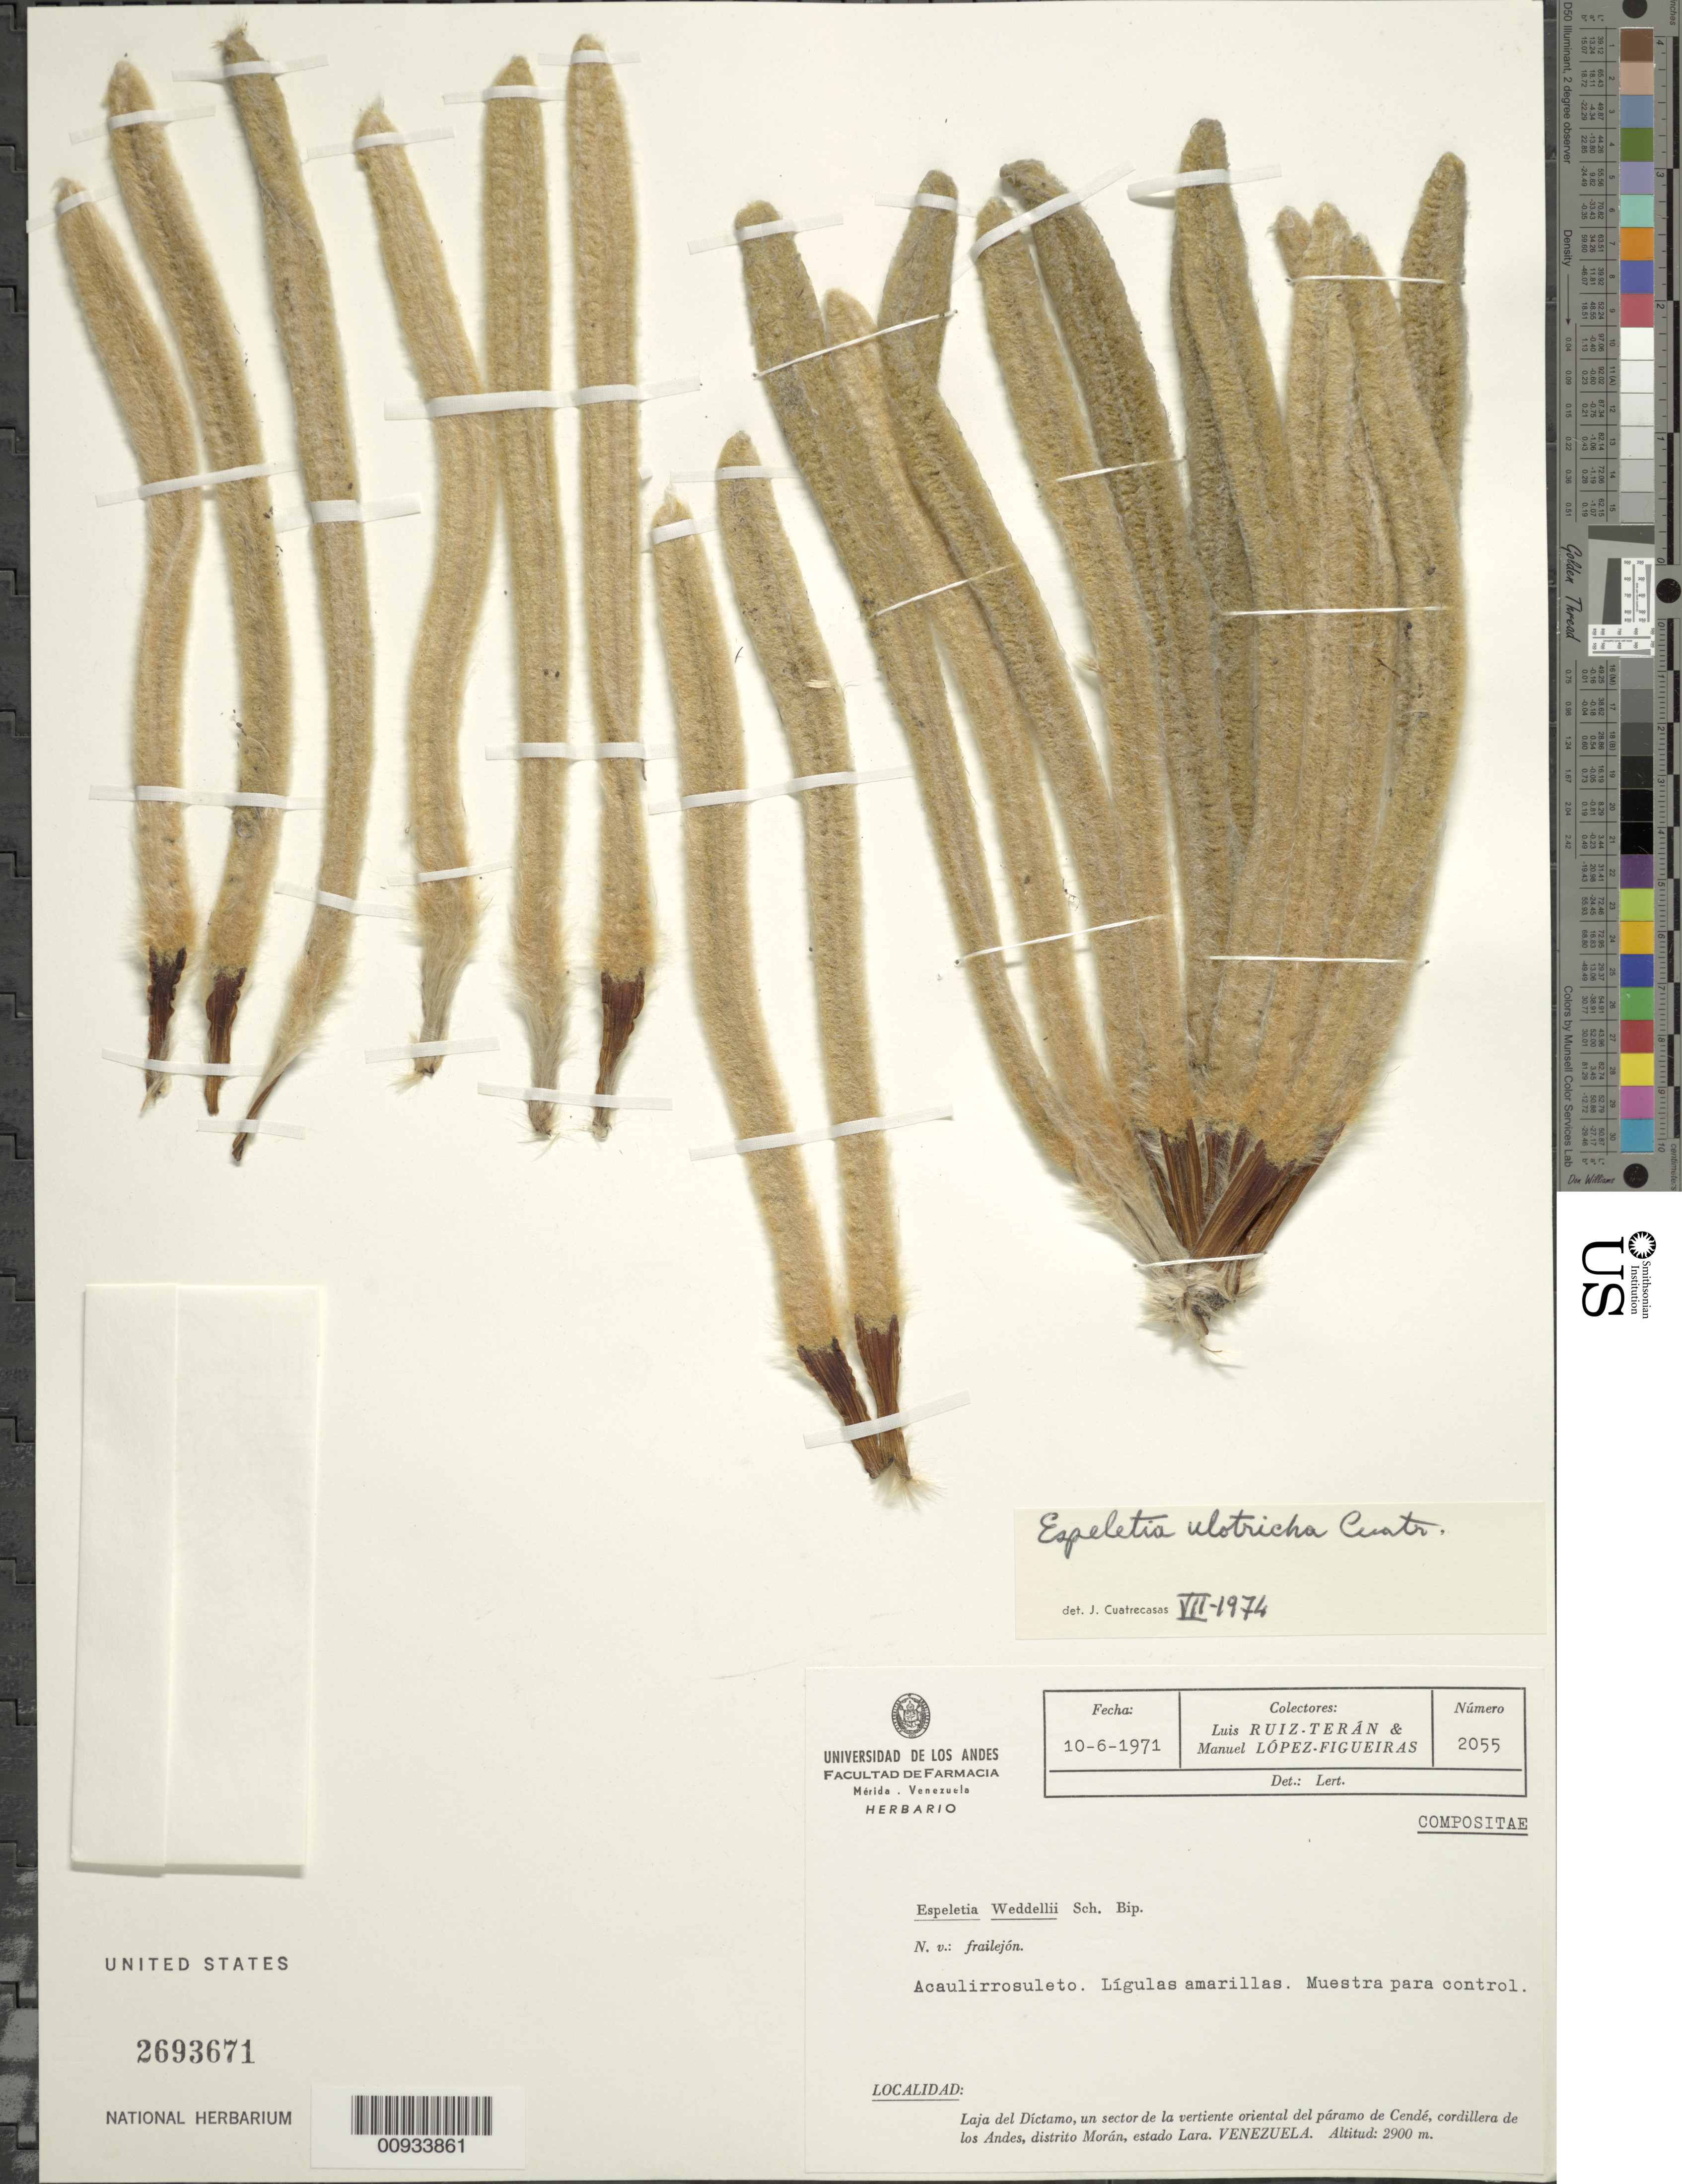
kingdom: Plantae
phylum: Tracheophyta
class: Magnoliopsida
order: Asterales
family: Asteraceae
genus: Espeletia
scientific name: Espeletia ulotricha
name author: Cuatrec.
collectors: L. Teran & M. López Figueiras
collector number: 2055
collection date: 1971-06-10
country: Venezuela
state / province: Lara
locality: Laja del Dictamo, un sector de la vertiente oriental del paramo de Cende, Cordillera de Los Andes, Distrito Moran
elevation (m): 2900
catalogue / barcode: US 2693671